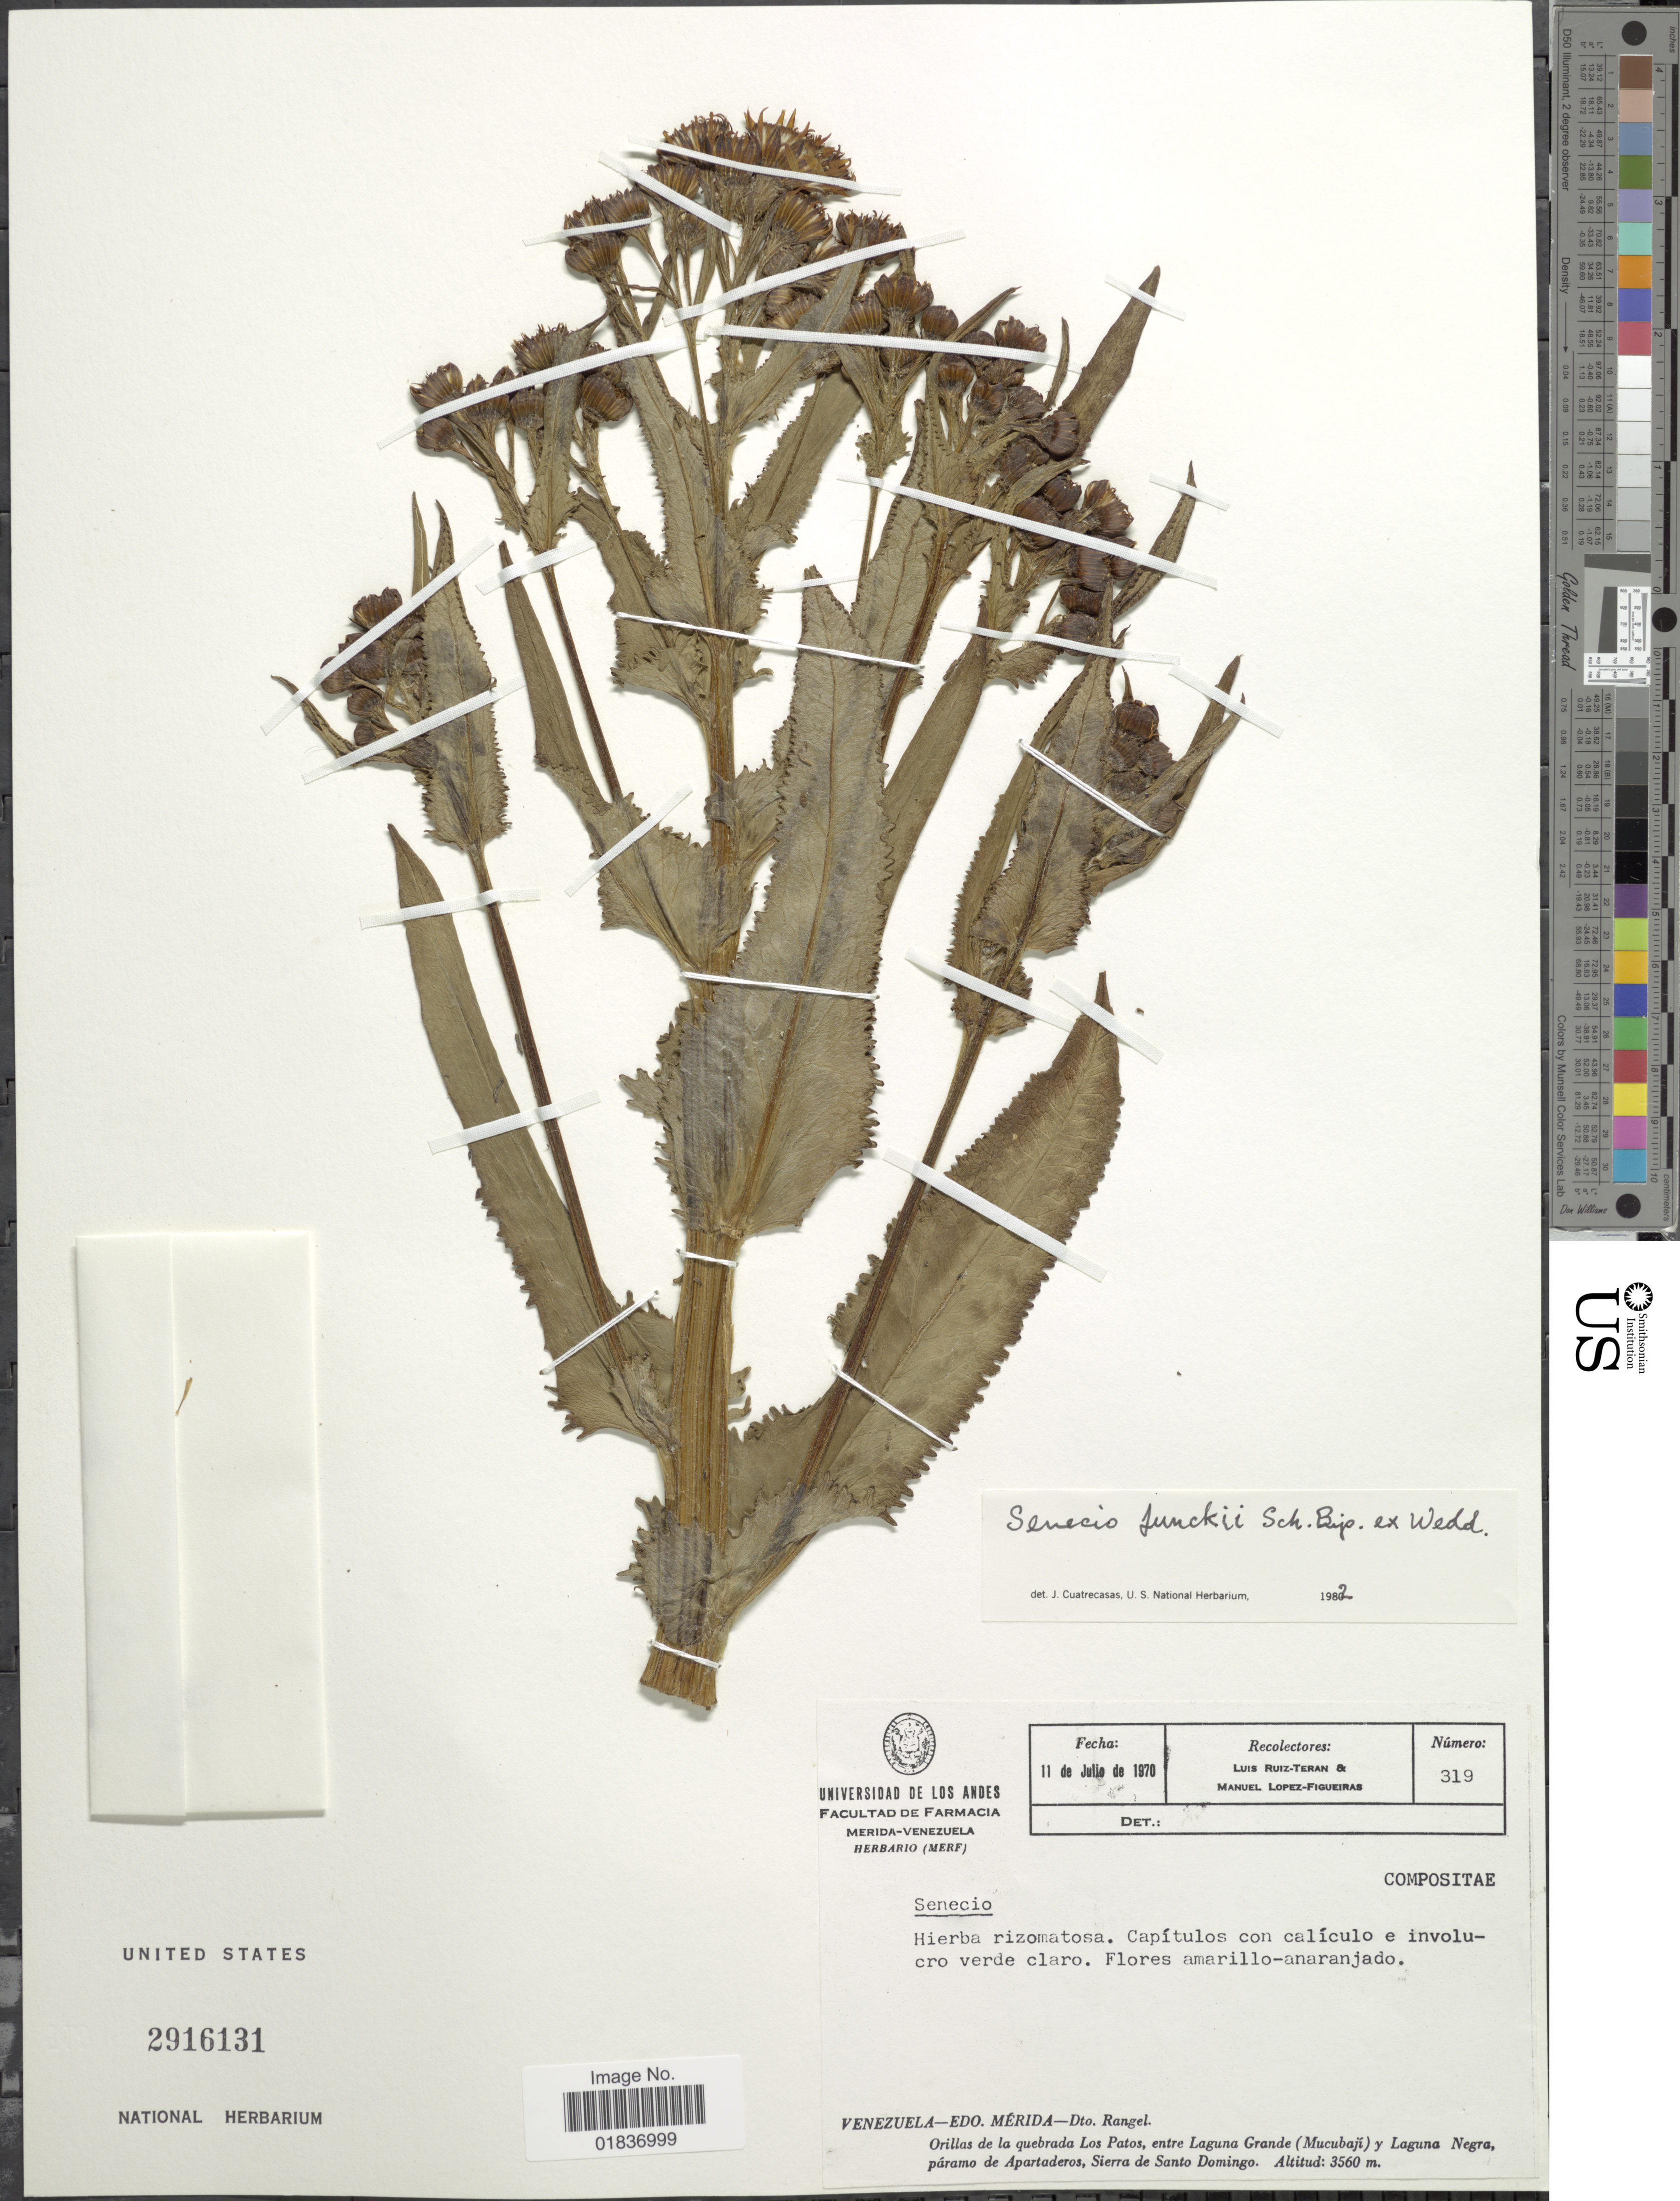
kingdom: Plantae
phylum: Tracheophyta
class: Magnoliopsida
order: Asterales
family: Asteraceae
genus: Senecio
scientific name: Senecio funckii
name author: (Sch. Bip. ex Wedd.) Cuatrec.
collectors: L. Teran & M. Lopéz-F.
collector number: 319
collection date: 1970-07-11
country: Venezuela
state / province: Mérida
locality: Edo. Merida-Dto. Rangel. Orillas de la quebrada Los Patos, entre Laguna Grande (Mucubaji) y Laguna Negra, paramo de Apartoderos, Sierra de Santo Domingo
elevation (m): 3560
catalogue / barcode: US 2916131